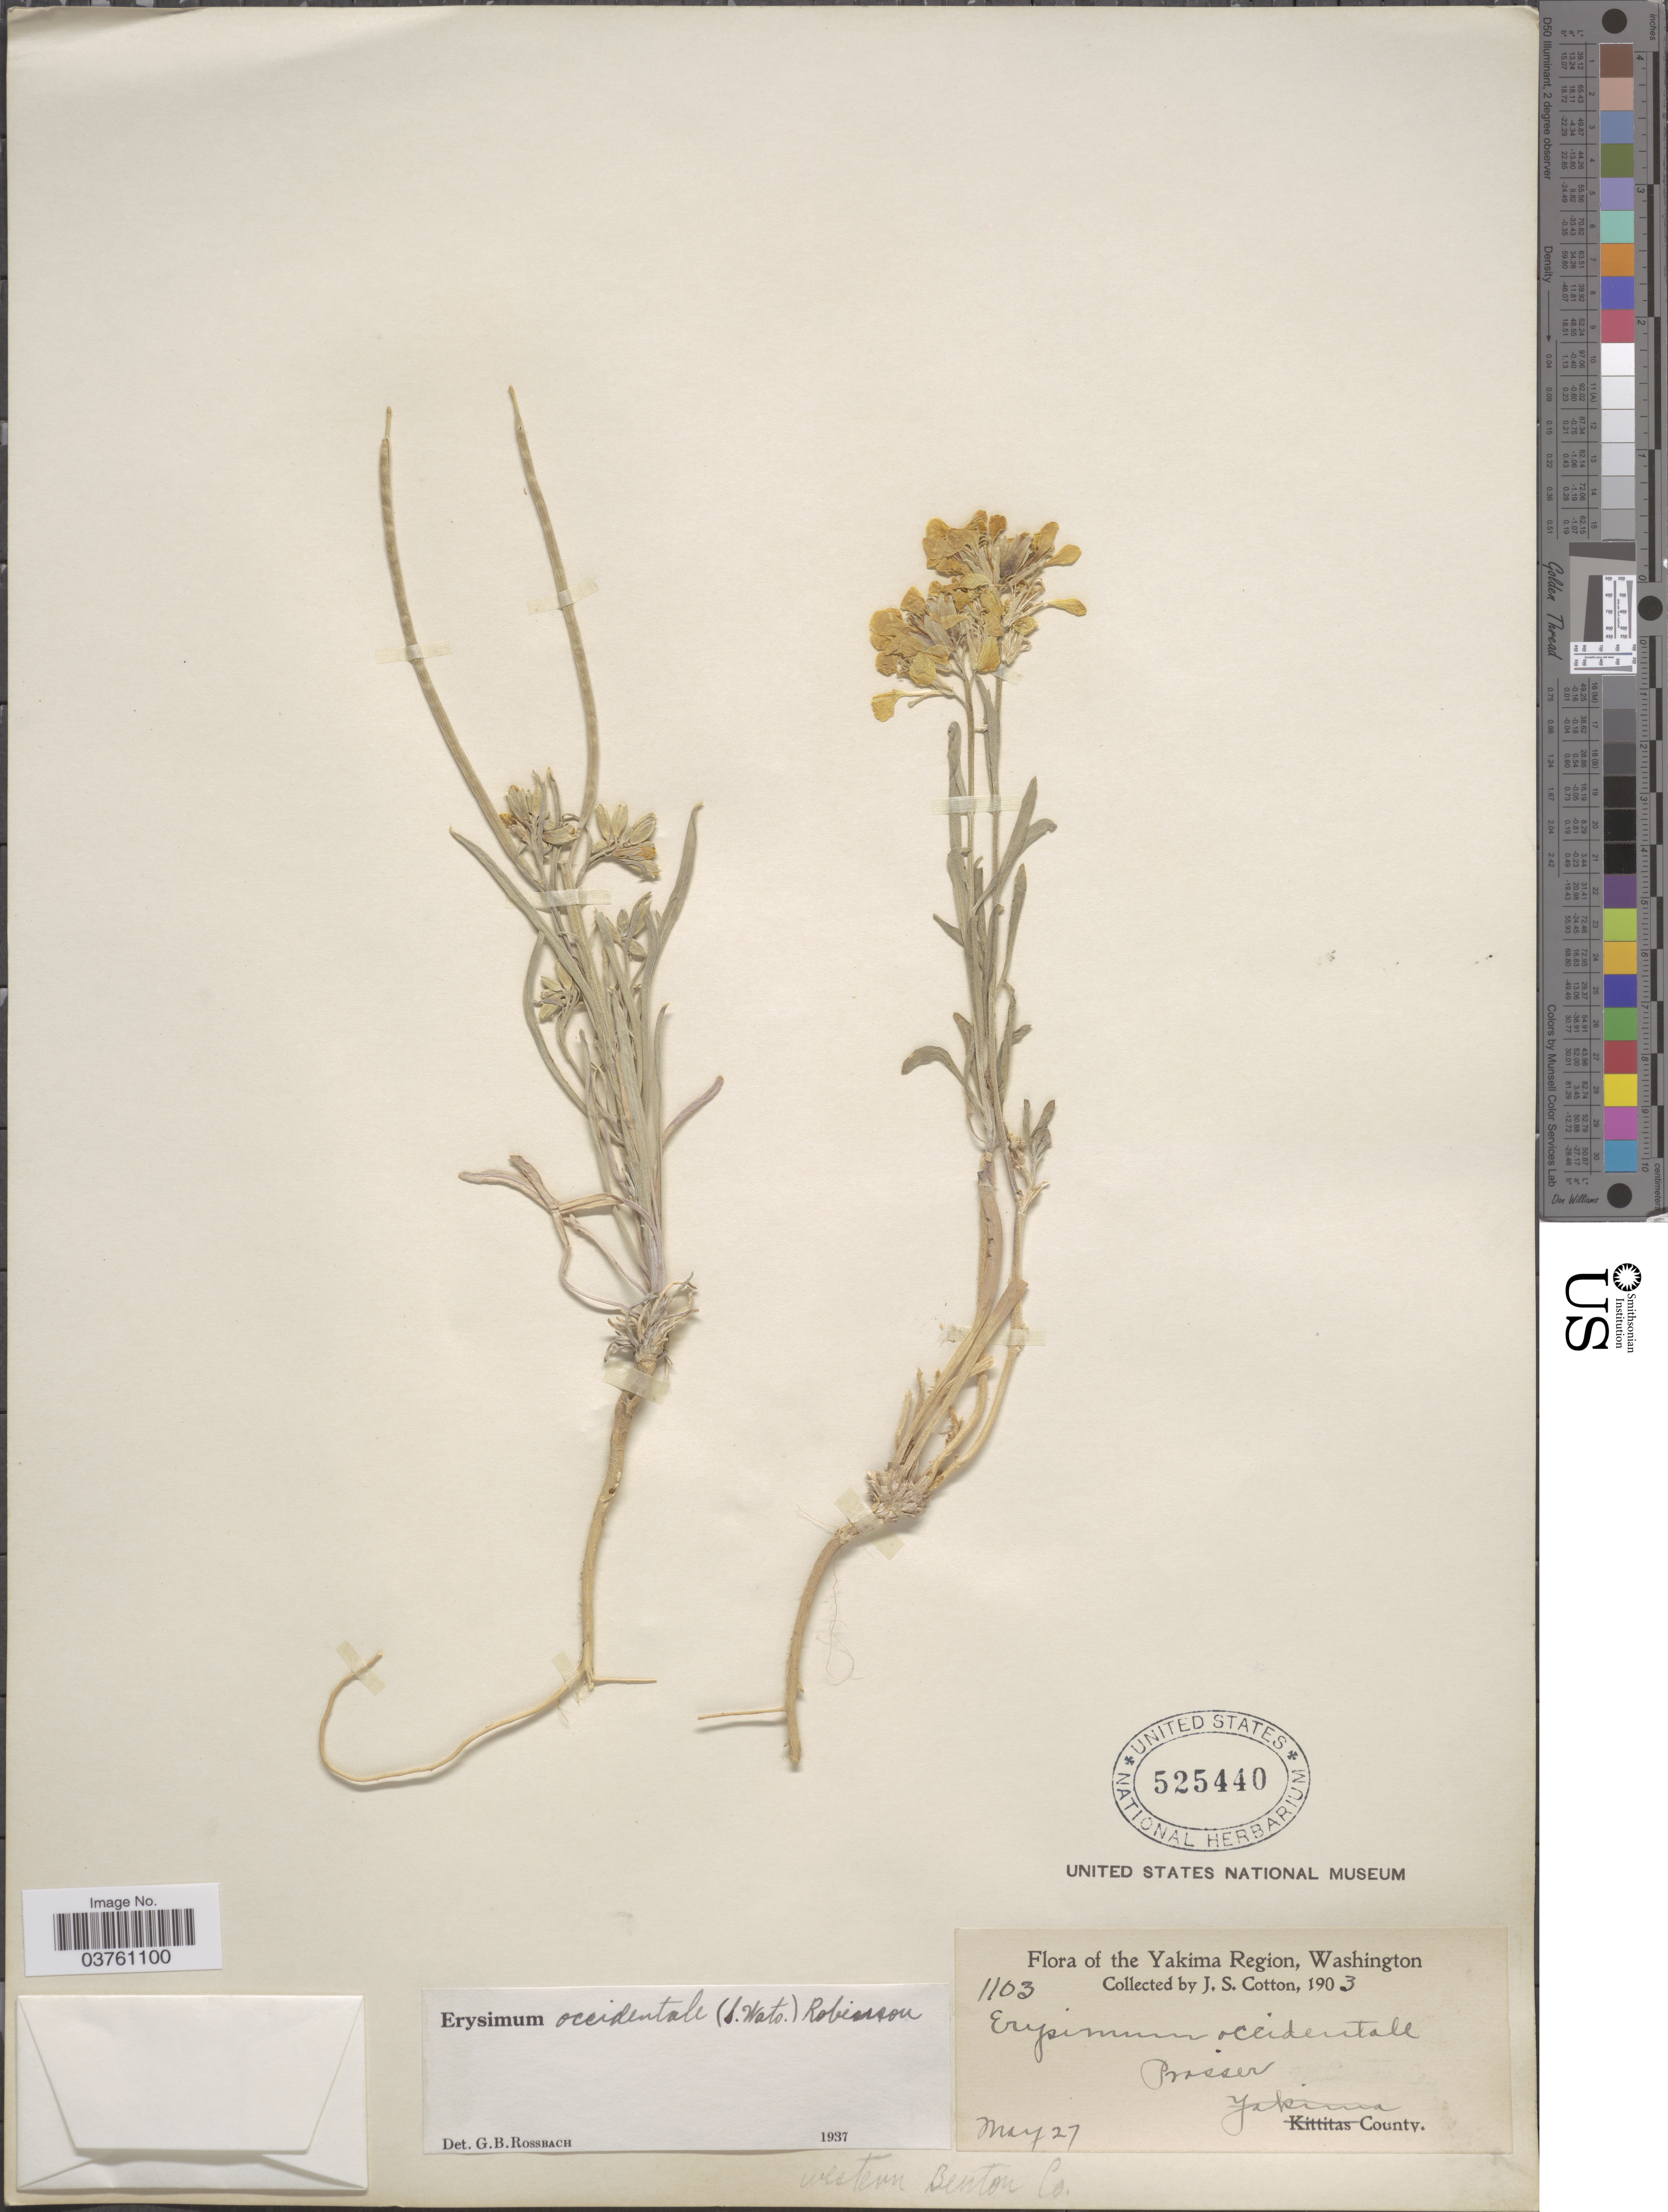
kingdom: Plantae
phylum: Tracheophyta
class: Magnoliopsida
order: Brassicales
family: Brassicaceae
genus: Erysimum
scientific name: Erysimum occidentale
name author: (S. Watson) B.L. Rob.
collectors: J. S. Cotton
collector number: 1103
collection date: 1903-05-27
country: United States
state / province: Washington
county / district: Benton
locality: The Yakima Region. Prosser. Western Benton Co.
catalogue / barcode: US 525440